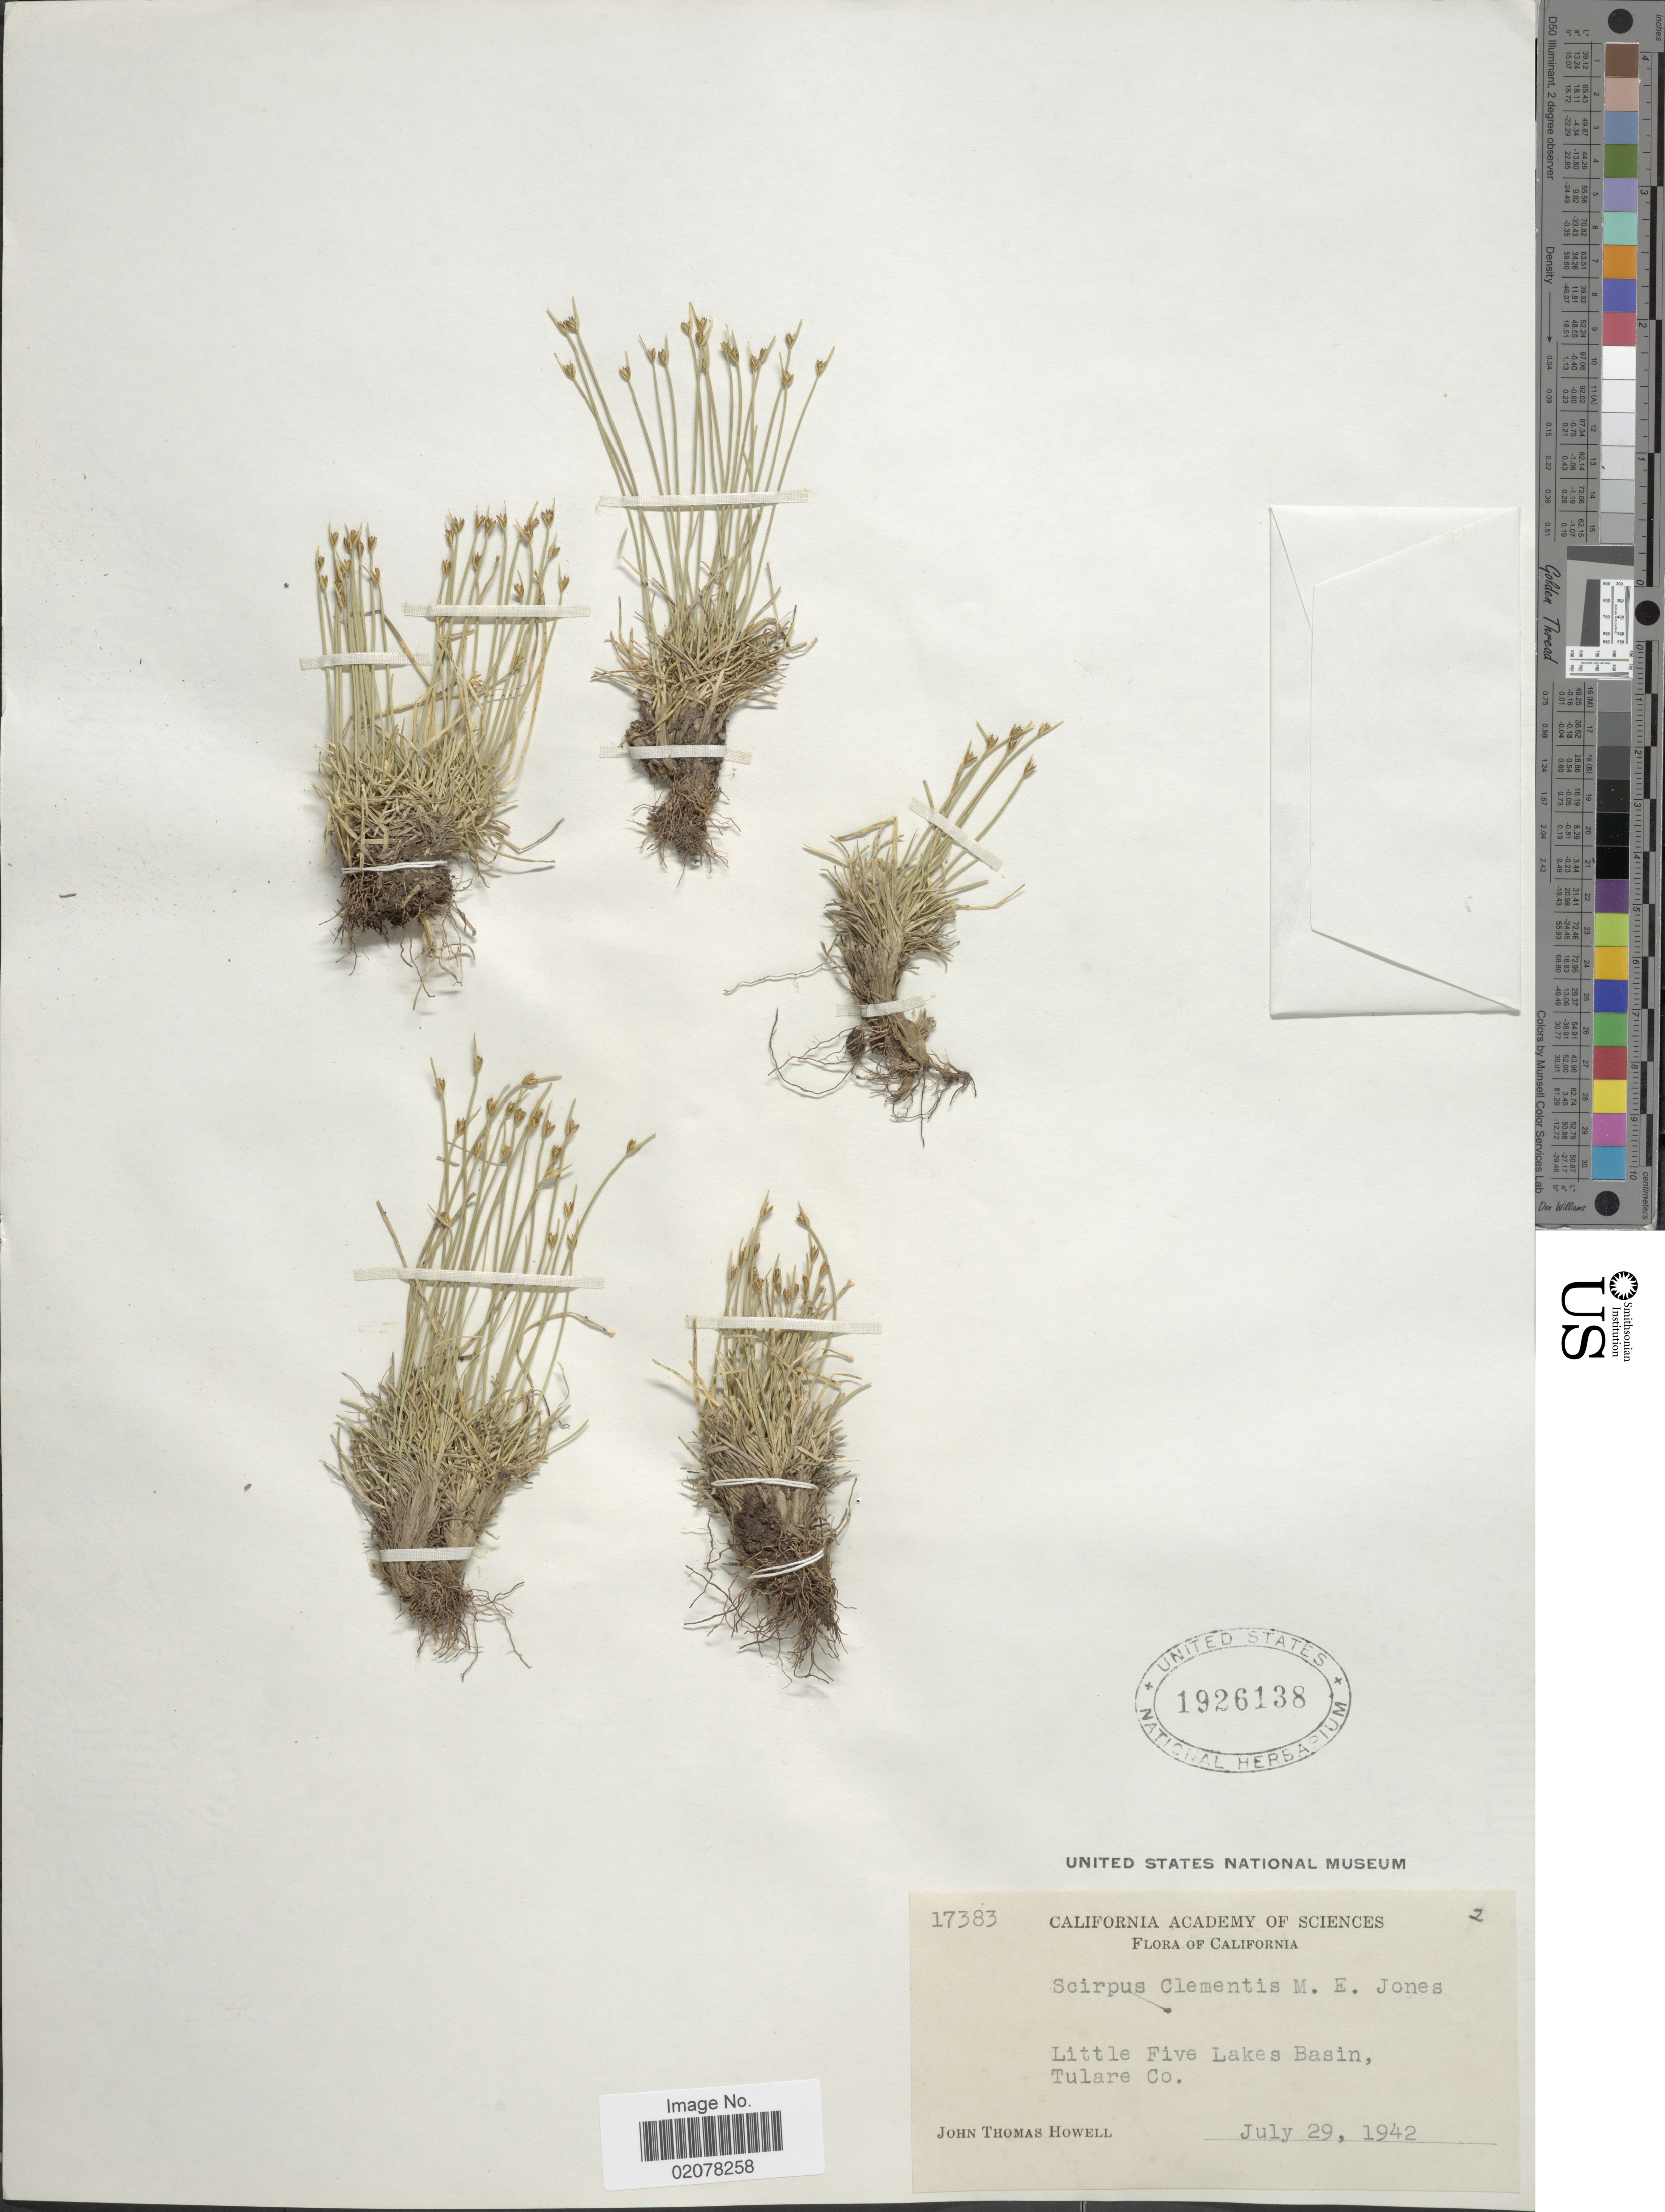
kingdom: Plantae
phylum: Tracheophyta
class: Liliopsida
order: Poales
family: Cyperaceae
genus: Oreobolopsis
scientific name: Oreobolopsis clementis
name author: (M.E. Jones) Dhooge & Goetgh.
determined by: Strong, Mark T., (BOT), Smithsonian Institution - National Museum of Natural History (UNITED STATES)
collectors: J. T. Howell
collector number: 17383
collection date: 1942-07-29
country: United States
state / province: California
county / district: Tulare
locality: Little Five Lakes Basin, Tulare Co.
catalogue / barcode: US 1926138